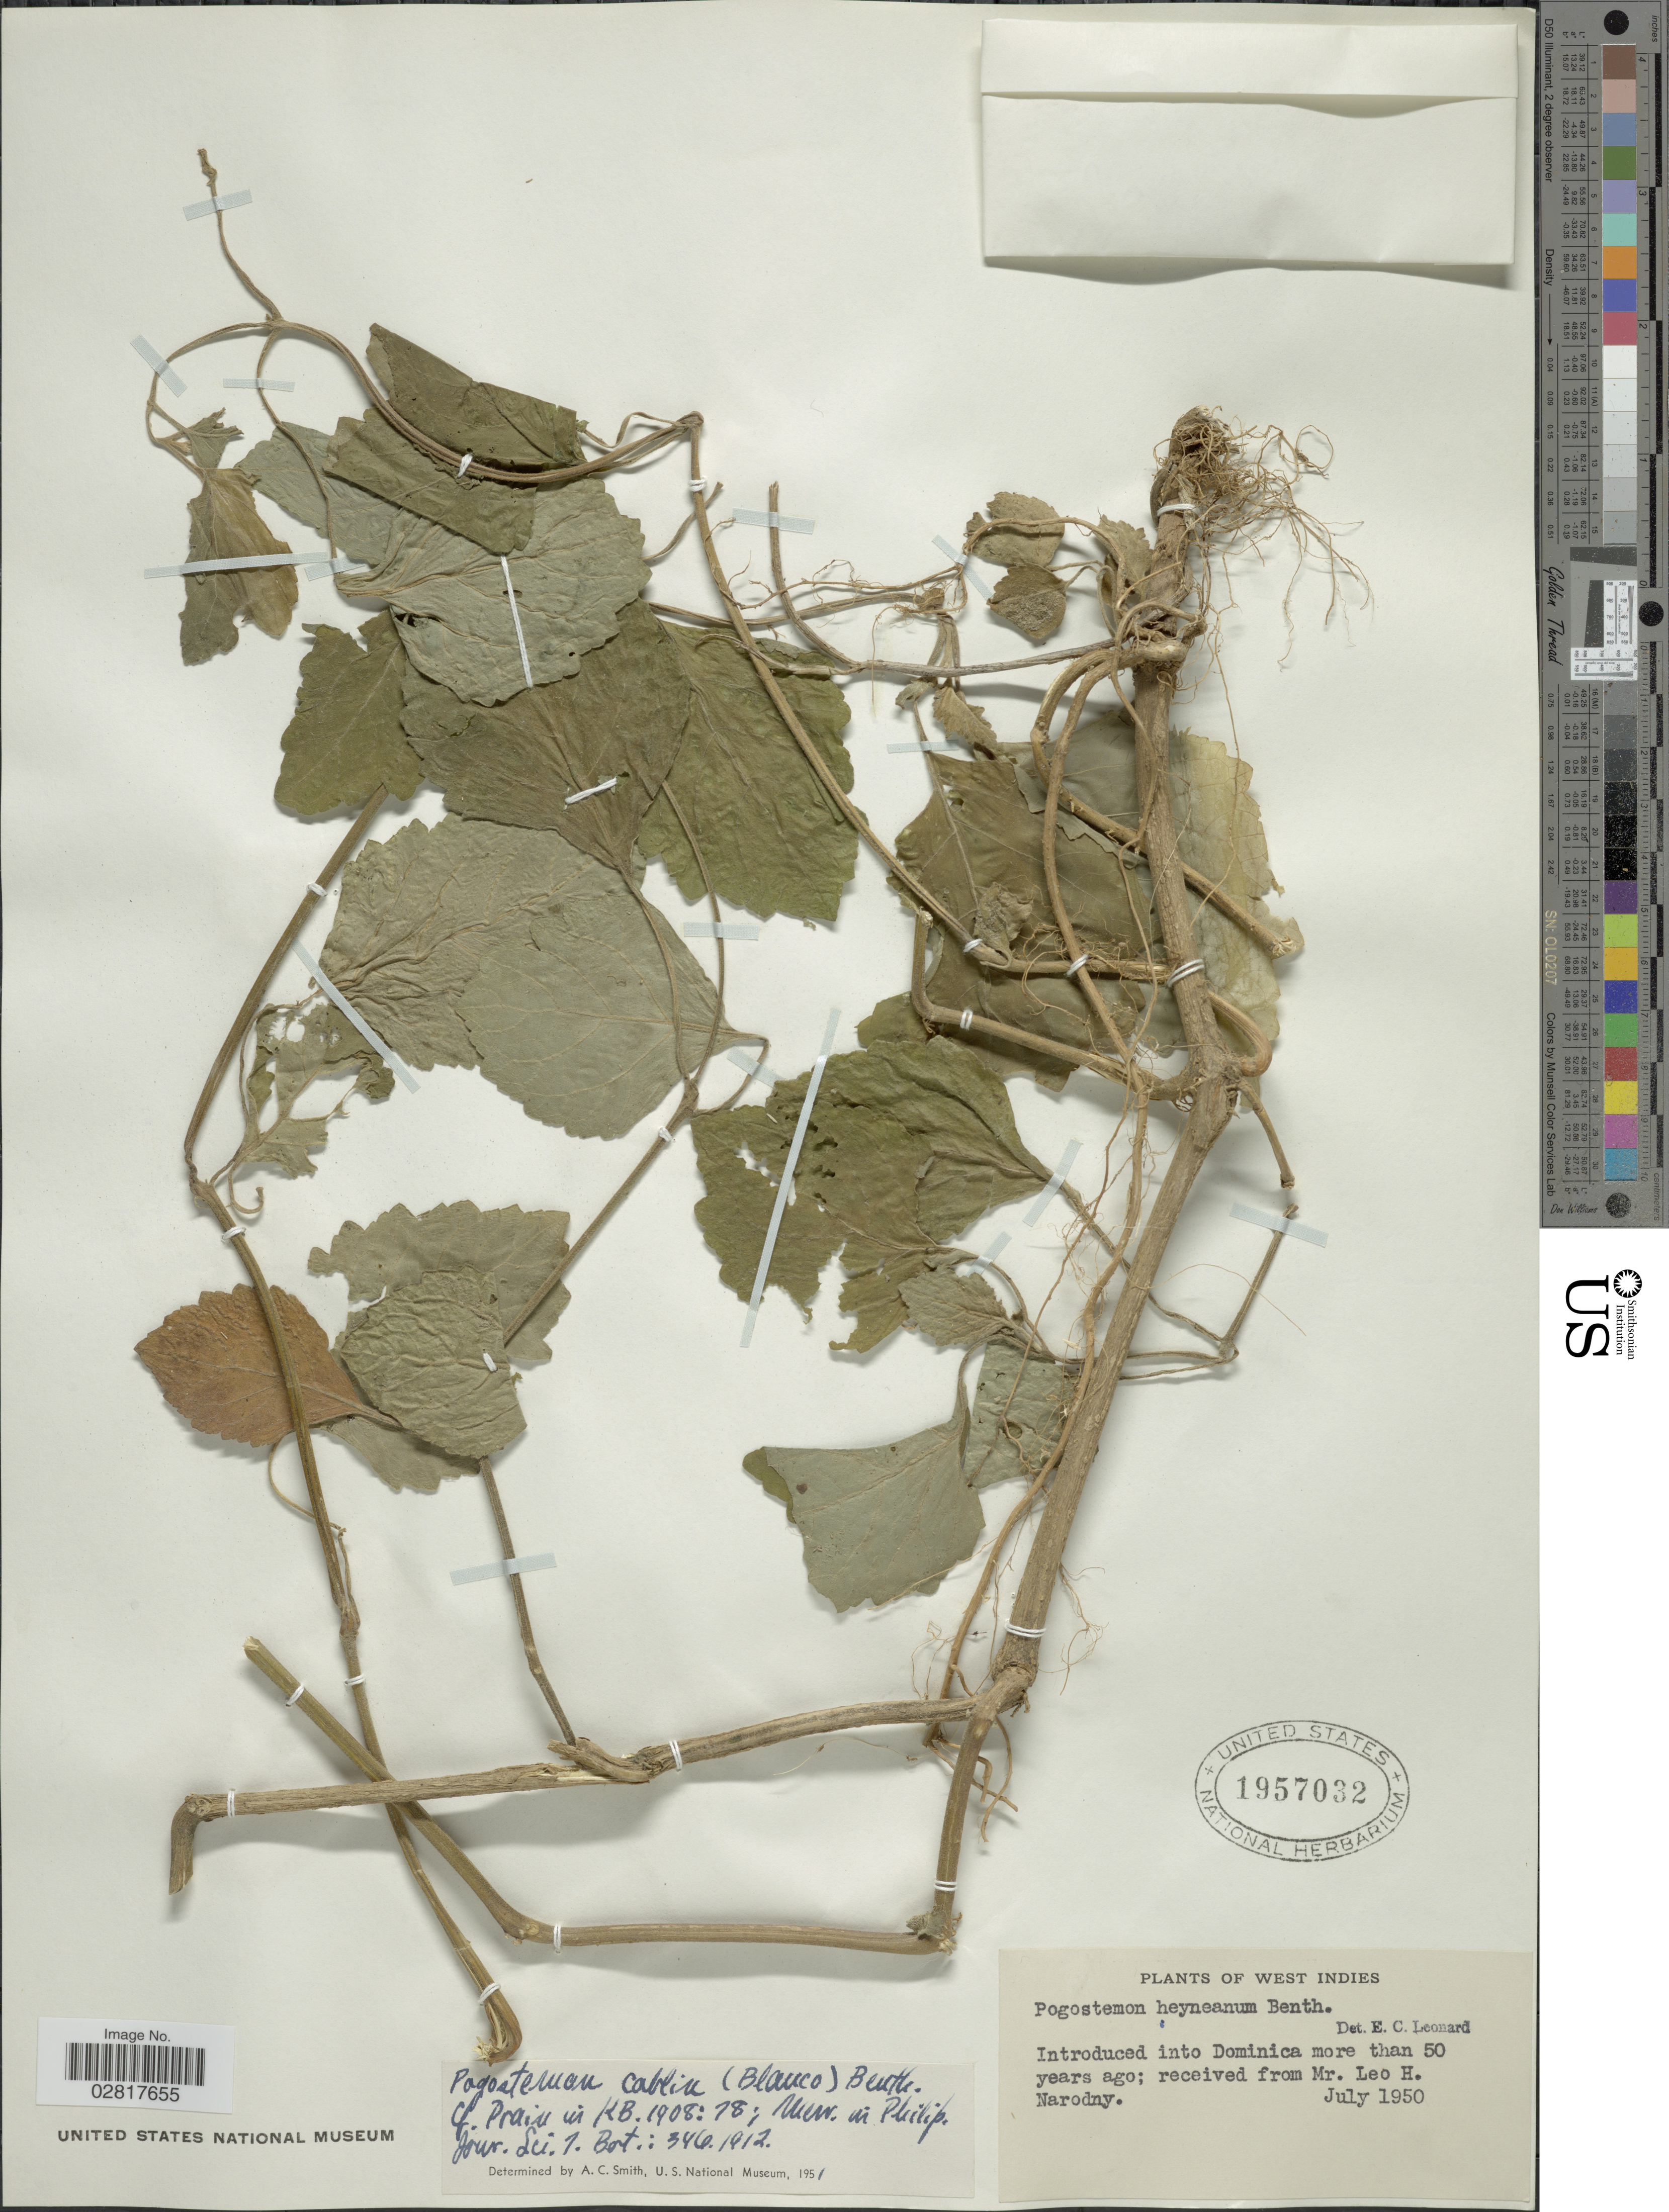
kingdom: Plantae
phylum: Tracheophyta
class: Magnoliopsida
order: Lamiales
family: Lamiaceae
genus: Pogostemon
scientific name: Pogostemon cablin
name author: (Blanco) Benth.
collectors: L. Narodny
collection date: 1950-07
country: Dominica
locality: West Indies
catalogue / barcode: US 1957032